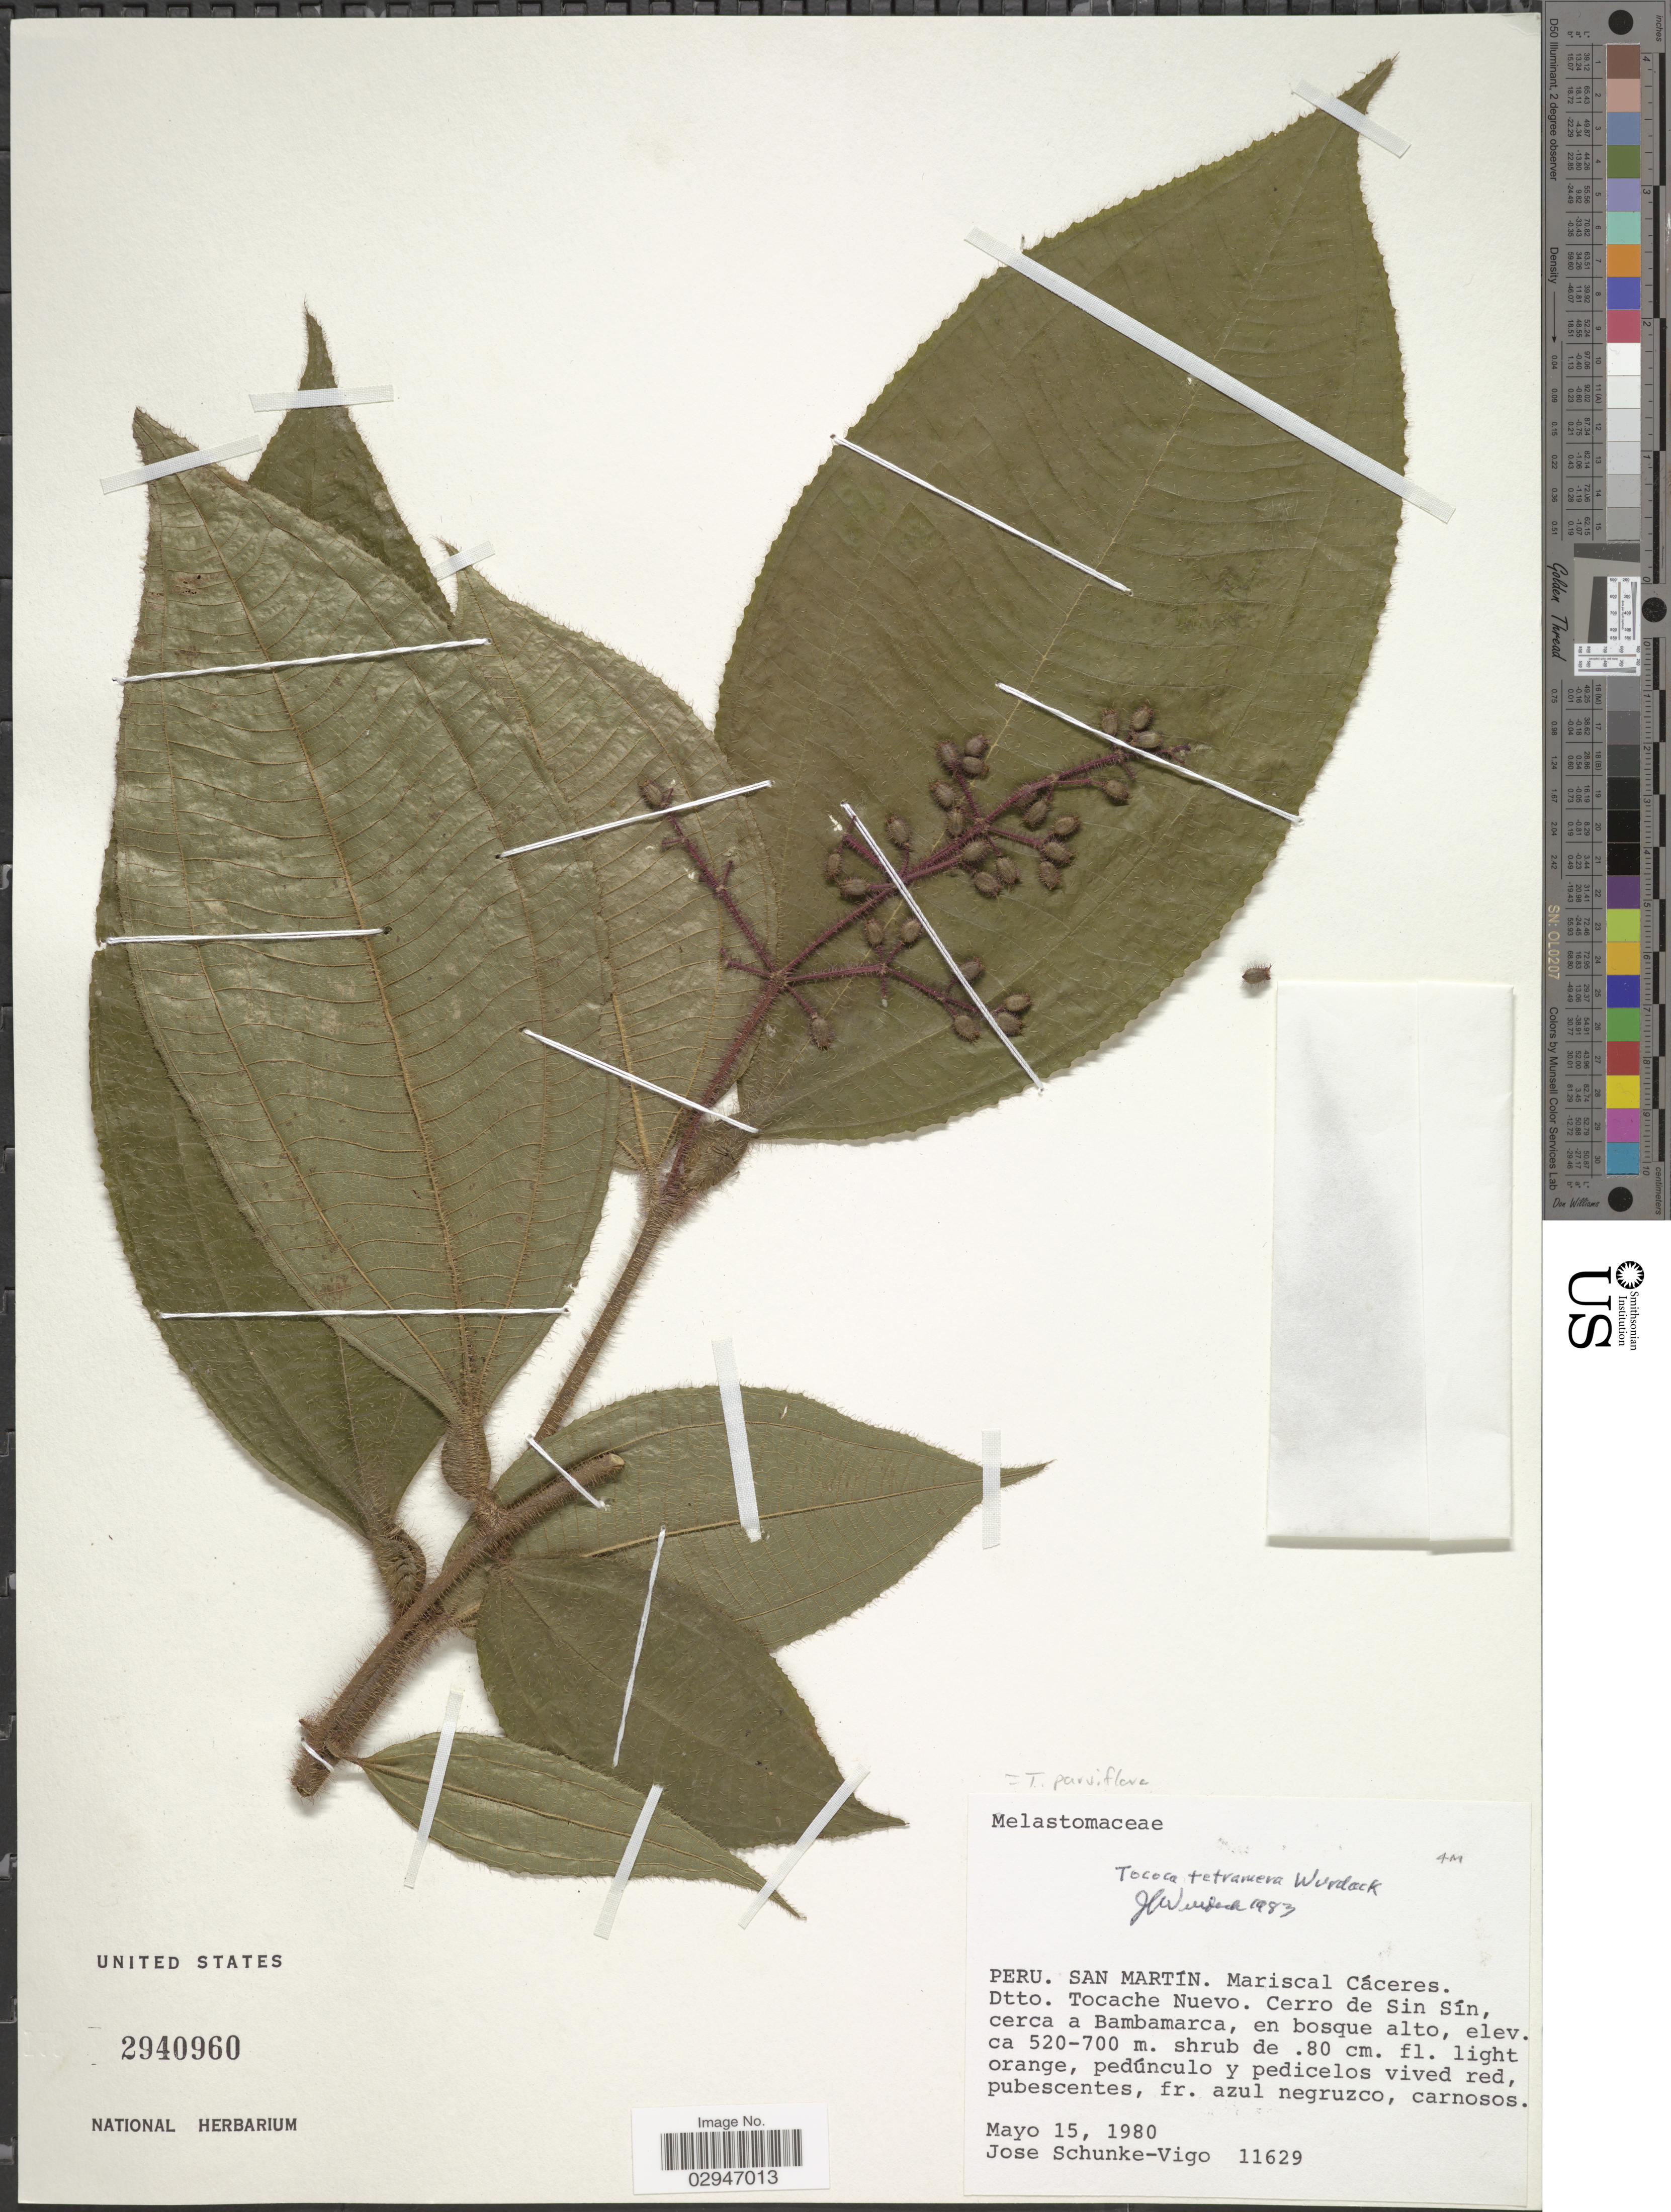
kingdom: Plantae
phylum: Tracheophyta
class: Magnoliopsida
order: Myrtales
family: Melastomataceae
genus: Tococa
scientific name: Tococa parviflora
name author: Spruce ex Triana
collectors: J. Schunke Vigo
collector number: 11629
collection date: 1980-05-15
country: Peru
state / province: San Martín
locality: Mariscal Cáceres. Dtto. Tocache Nuevo. Cerro de Sin Sín, cerca a Bambamarca, en bosque alto.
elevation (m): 520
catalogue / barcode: US 2940960